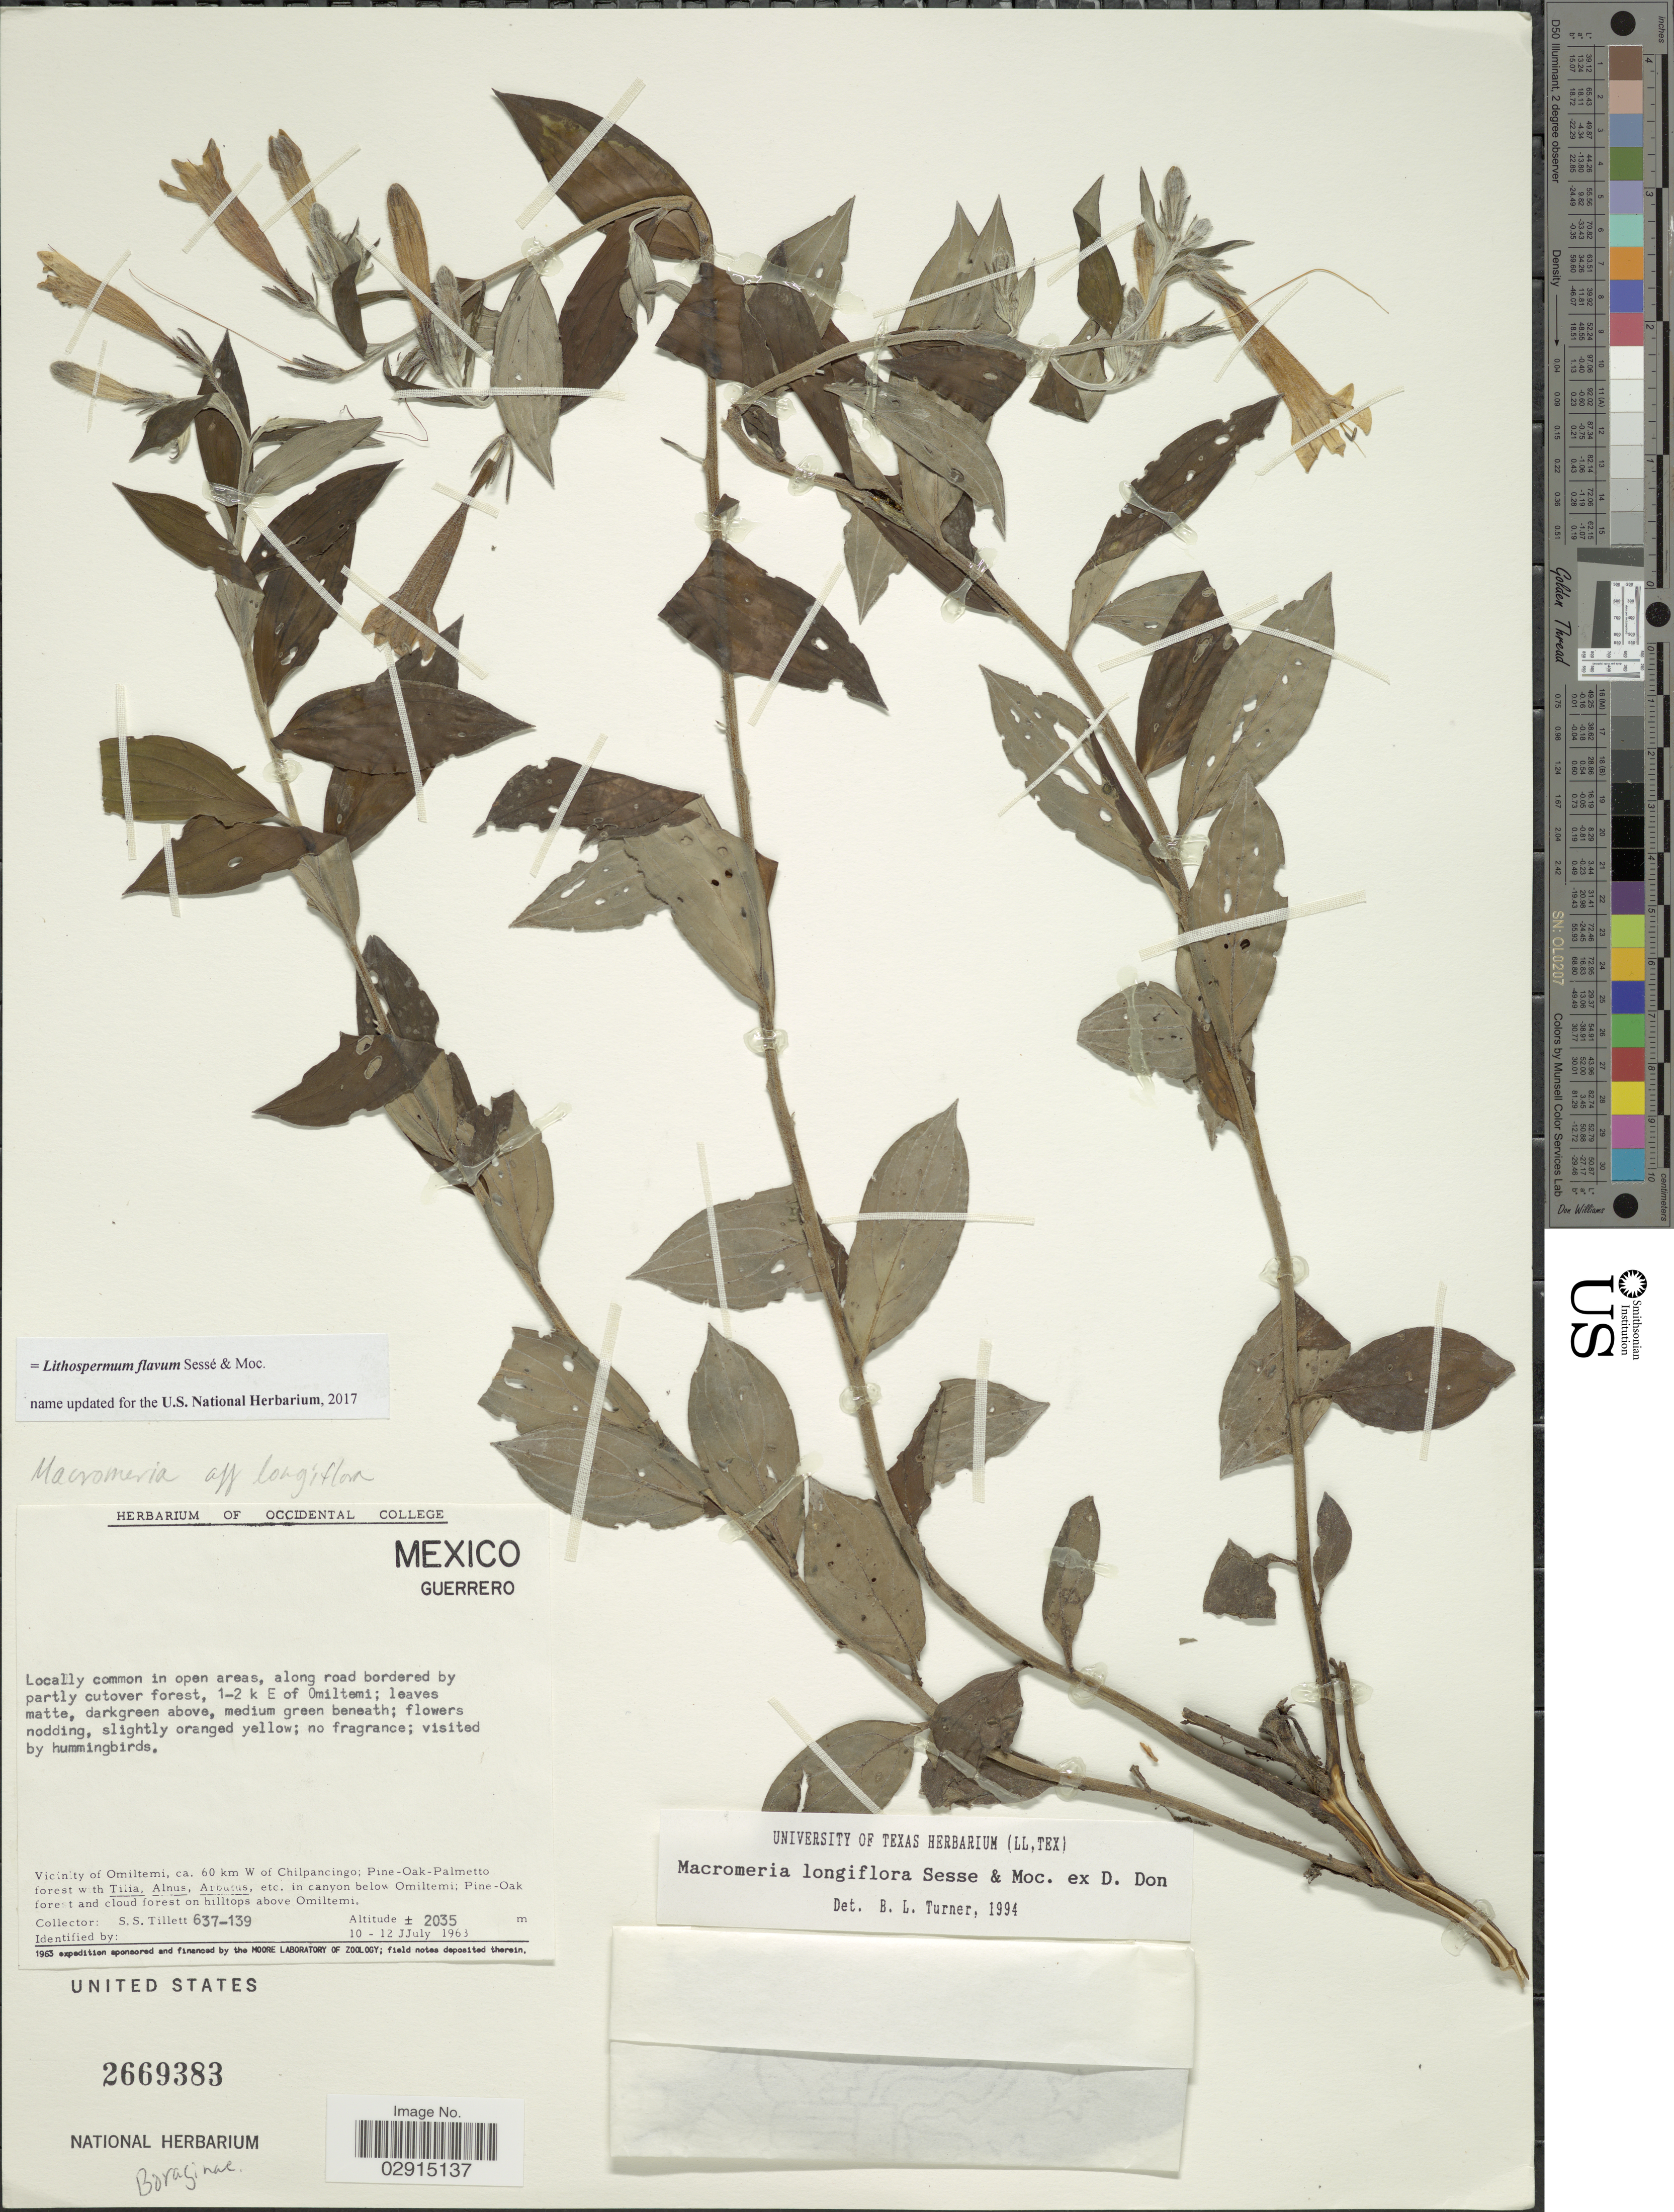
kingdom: Plantae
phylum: Tracheophyta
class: Magnoliopsida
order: Boraginales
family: Boraginaceae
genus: Lithospermum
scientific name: Lithospermum flavum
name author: Sessé & Moc.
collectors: S. S. Tillett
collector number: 637-139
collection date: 1963-07-10/1963-07-12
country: Mexico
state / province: Guerrero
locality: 1-2 k E of Omiltemi. Vicinity of Omiltemi, ca. 60 km W of Chilpancingo. In canyon below Omiltemi; Pine-Oak forest and cloud forest on hilltops above Omiltemi.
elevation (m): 2035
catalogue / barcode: US 2669383